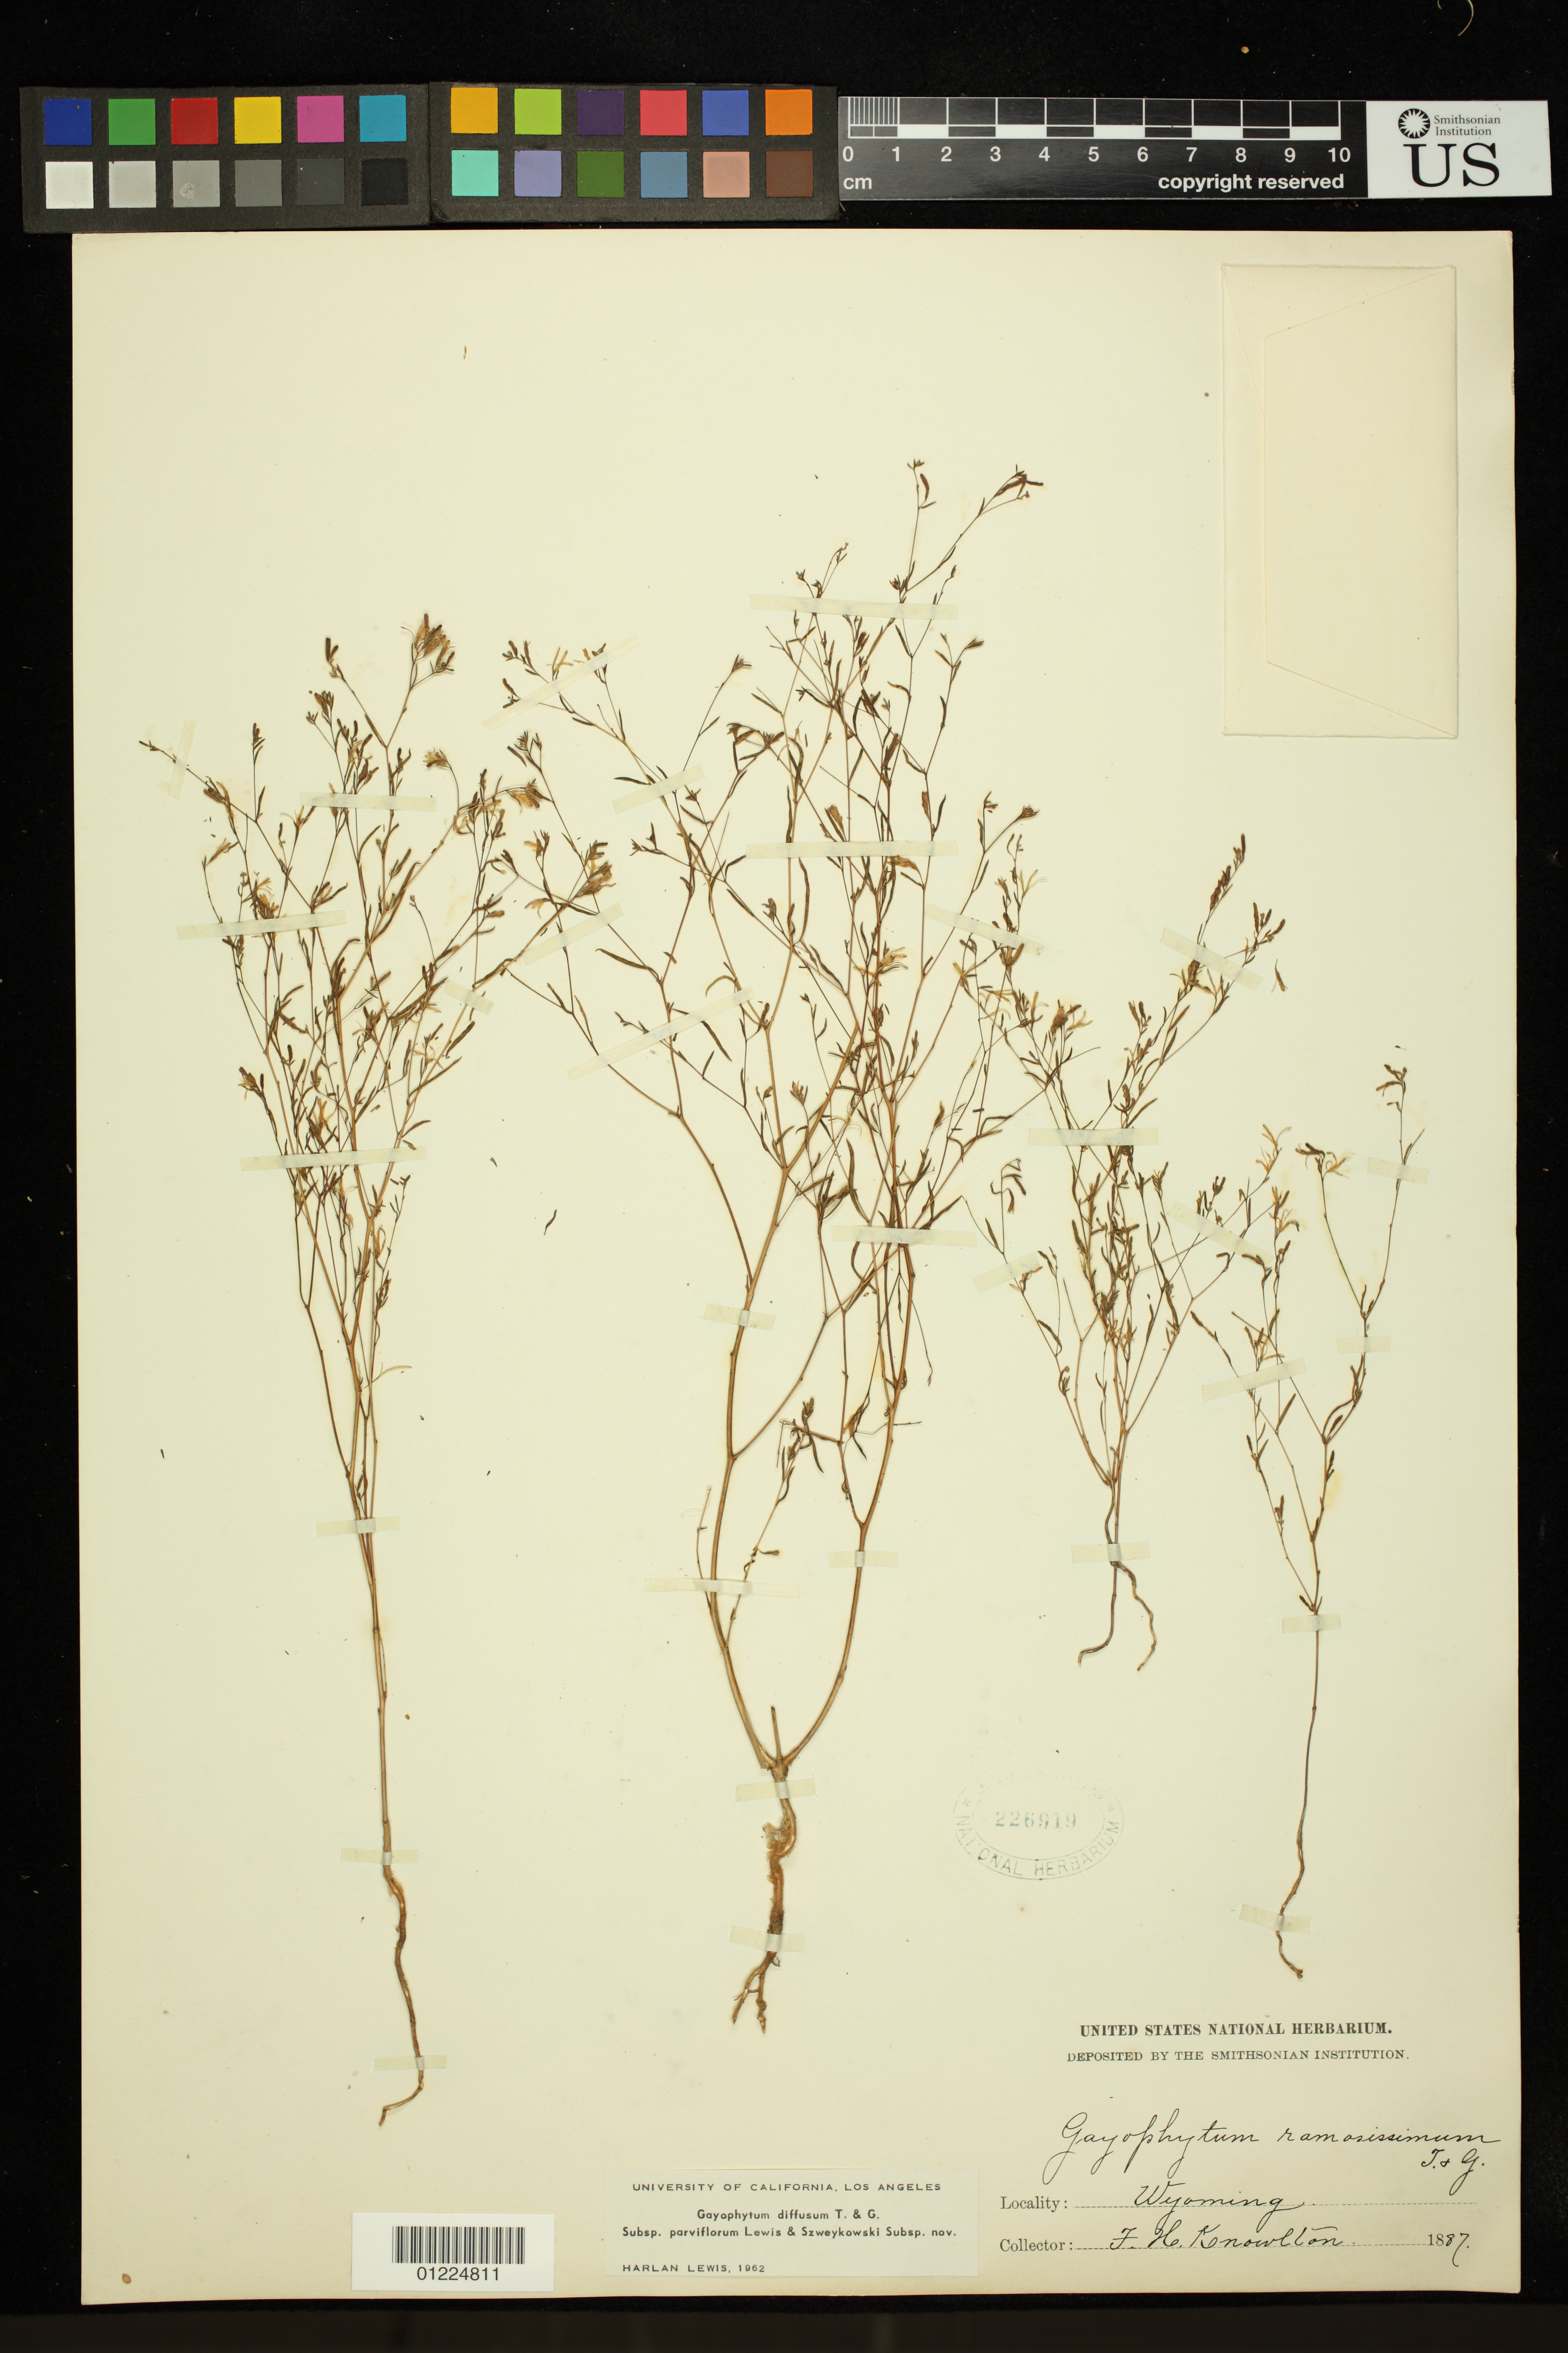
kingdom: Plantae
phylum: Tracheophyta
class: Magnoliopsida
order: Myrtales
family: Onagraceae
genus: Gayophytum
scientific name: Gayophytum diffusum subsp. parviflorum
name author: F. H. Lewis & Szweyk.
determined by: Lewis, H.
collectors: F. H. Knowlton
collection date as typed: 1887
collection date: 1887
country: United States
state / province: Wyoming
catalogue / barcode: US 226919